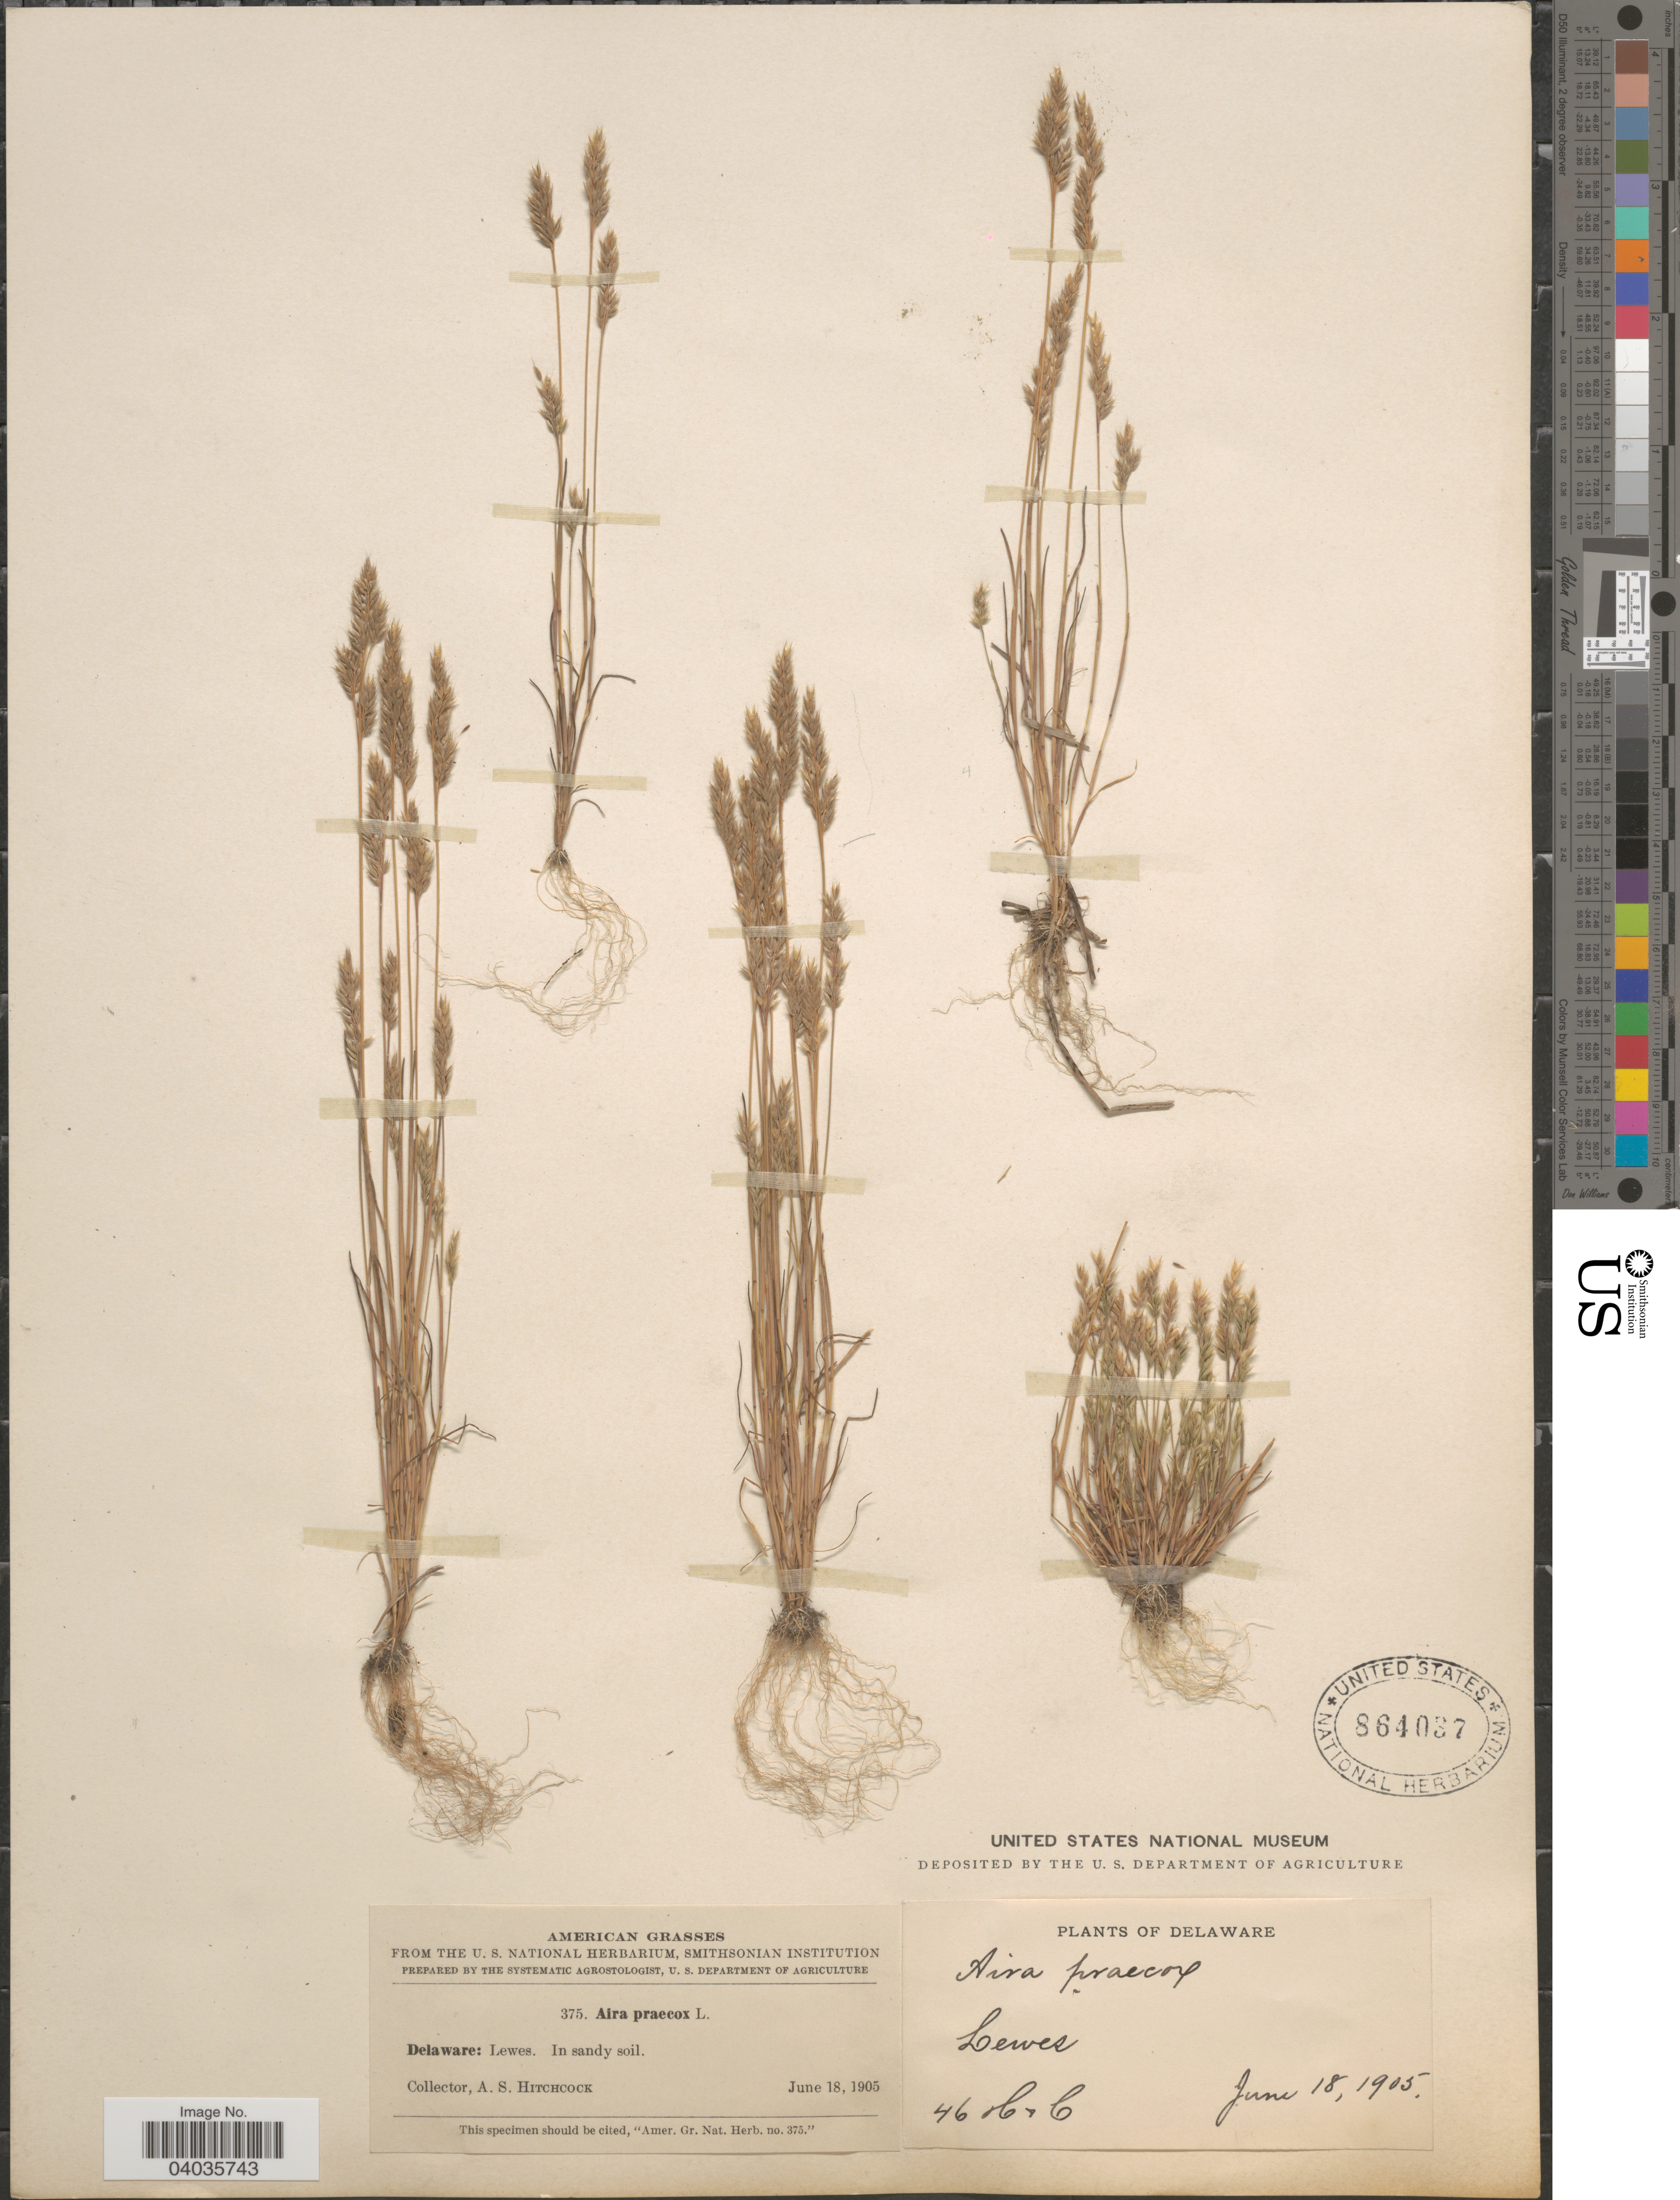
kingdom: Plantae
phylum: Tracheophyta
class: Liliopsida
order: Poales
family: Poaceae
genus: Aira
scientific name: Aira praecox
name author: L.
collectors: A. S. Hitchcock & C.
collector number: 46/375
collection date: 1905-06-18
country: United States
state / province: Delaware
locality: Lewes.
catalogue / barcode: US 864037